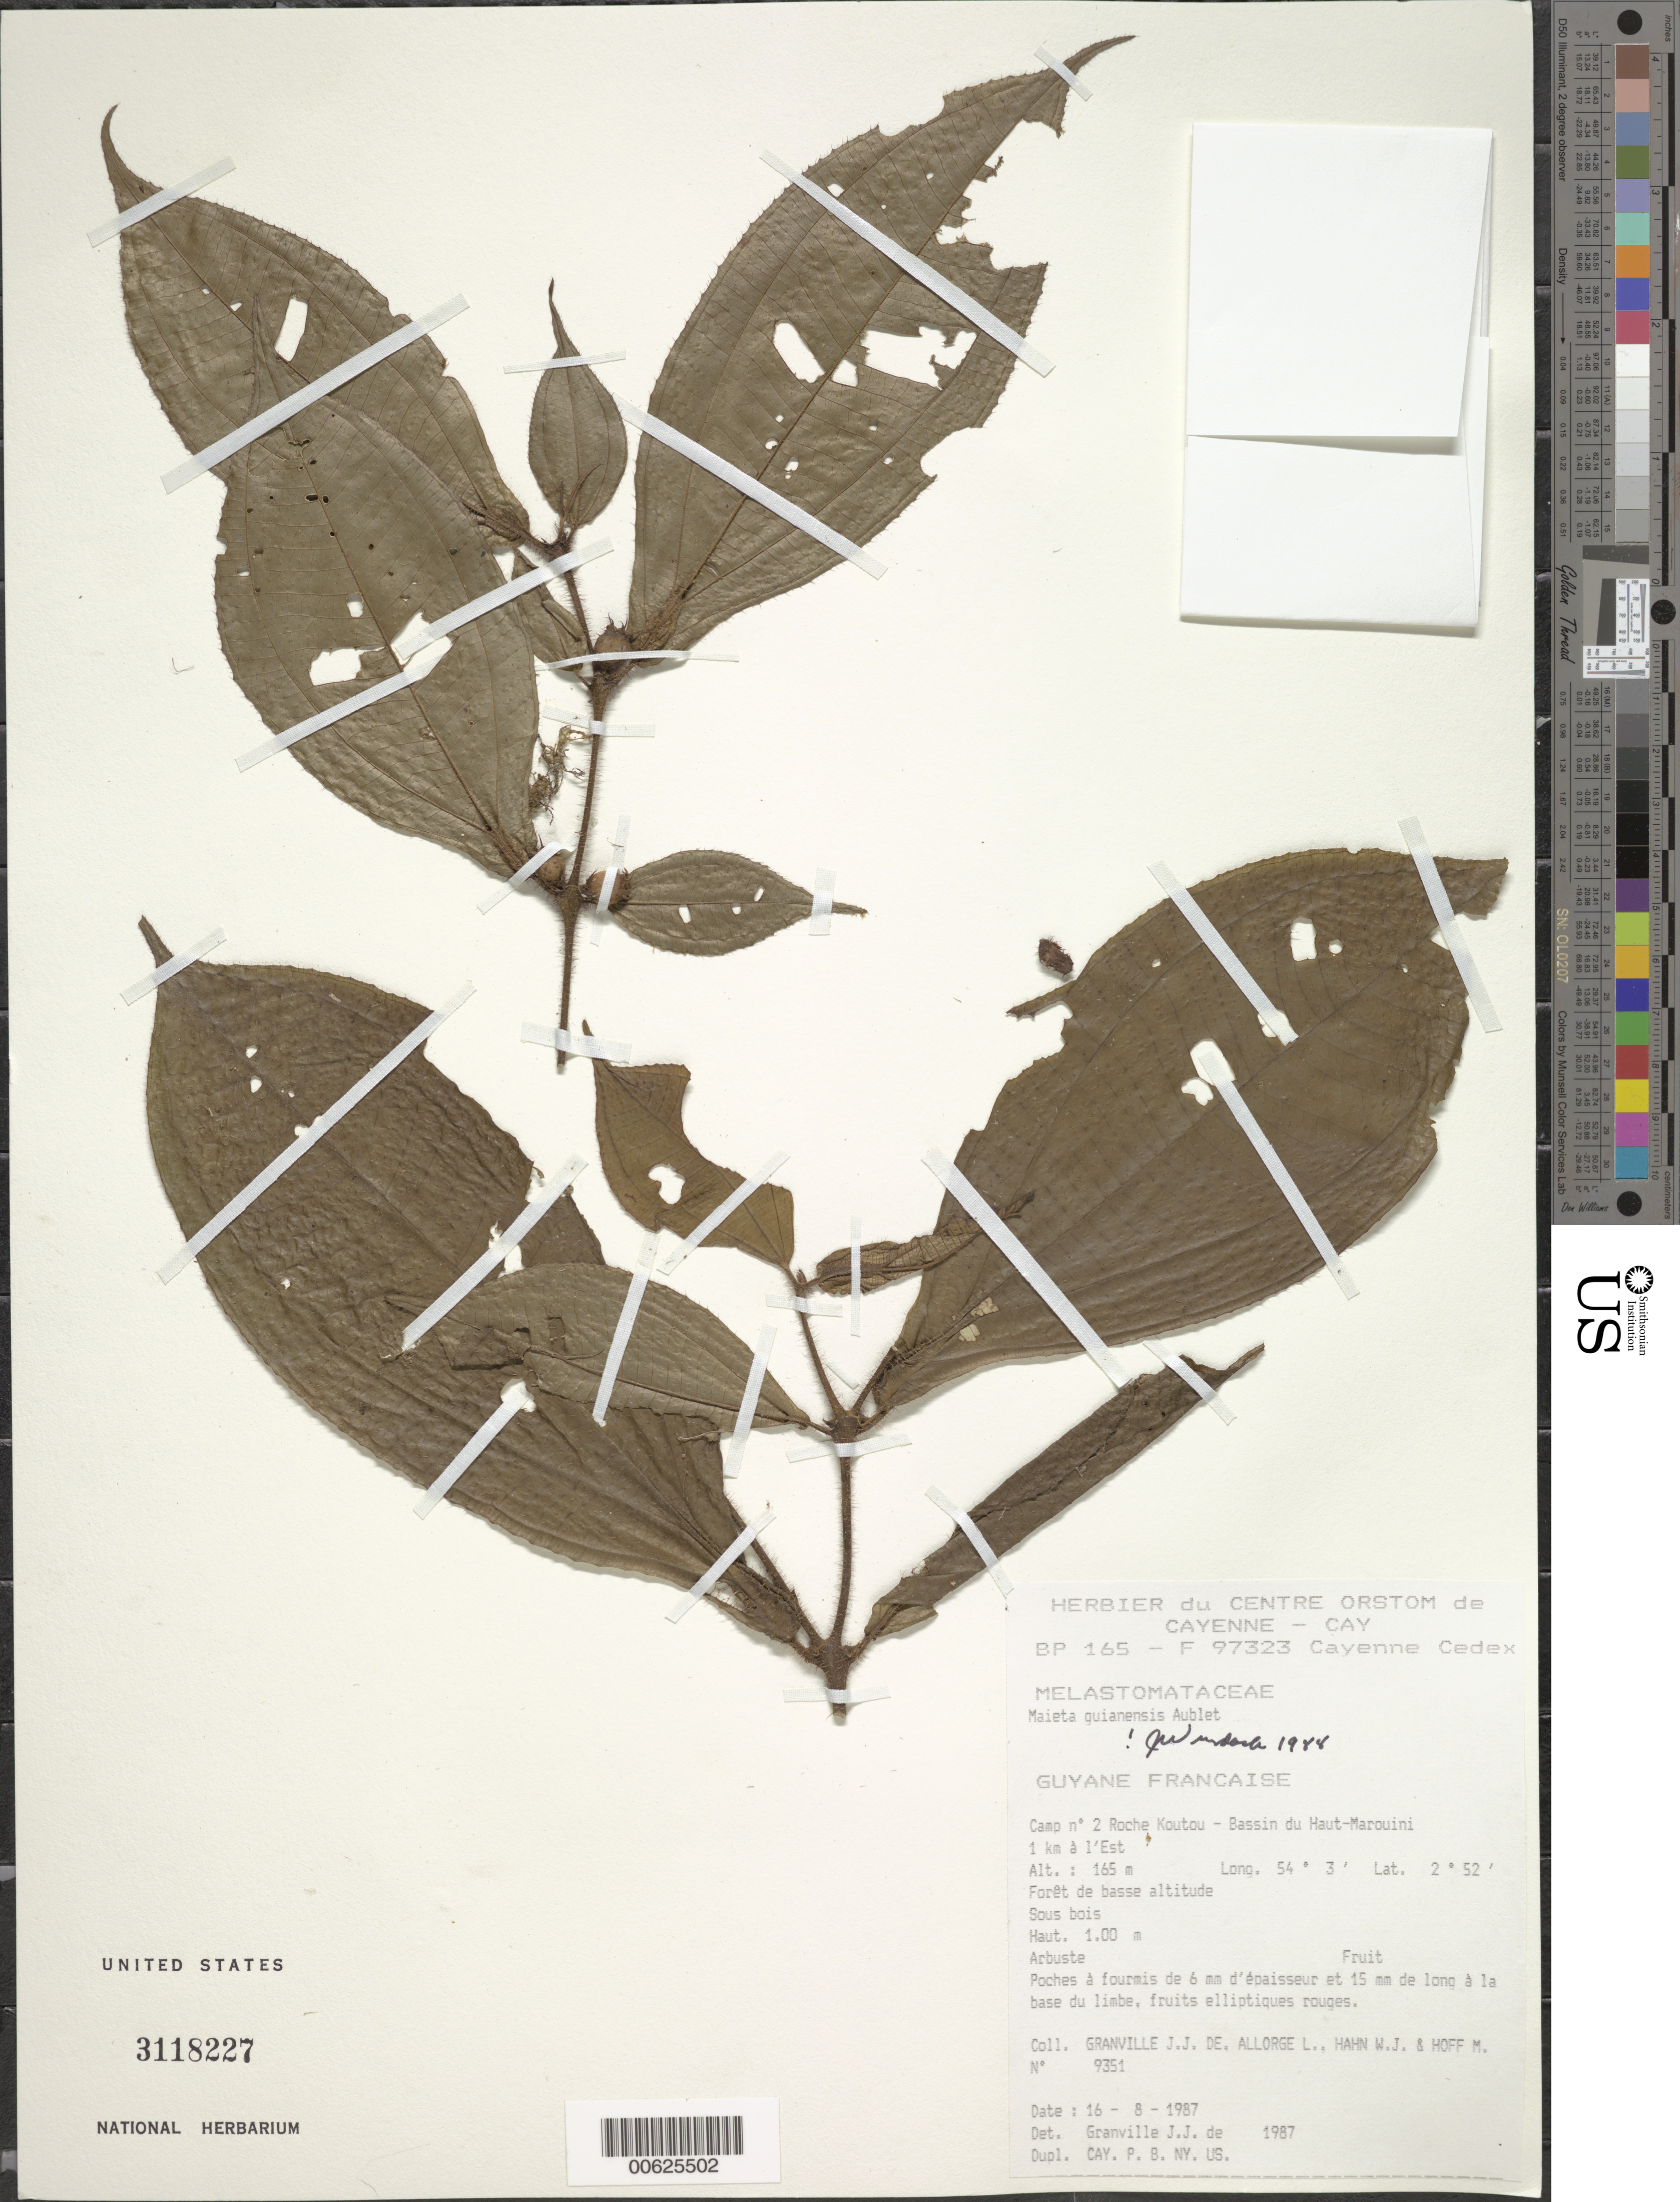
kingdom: Plantae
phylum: Tracheophyta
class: Magnoliopsida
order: Myrtales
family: Melastomataceae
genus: Maieta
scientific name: Maieta guianensis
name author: Aubl.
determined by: Wurdack, John J., (US), US (UNITED STATES)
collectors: J.-J. de Granville, L. Allorge, W. J. Hahn & M. Hoff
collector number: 9351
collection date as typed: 16-Aug-87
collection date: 1987-08-16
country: French Guiana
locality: Roche Koutou, Bassin du Haut-Marouini, Camp # 2, 1km a l'Est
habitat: Foret de basse altitude. Sous bois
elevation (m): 165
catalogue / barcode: US 3118227